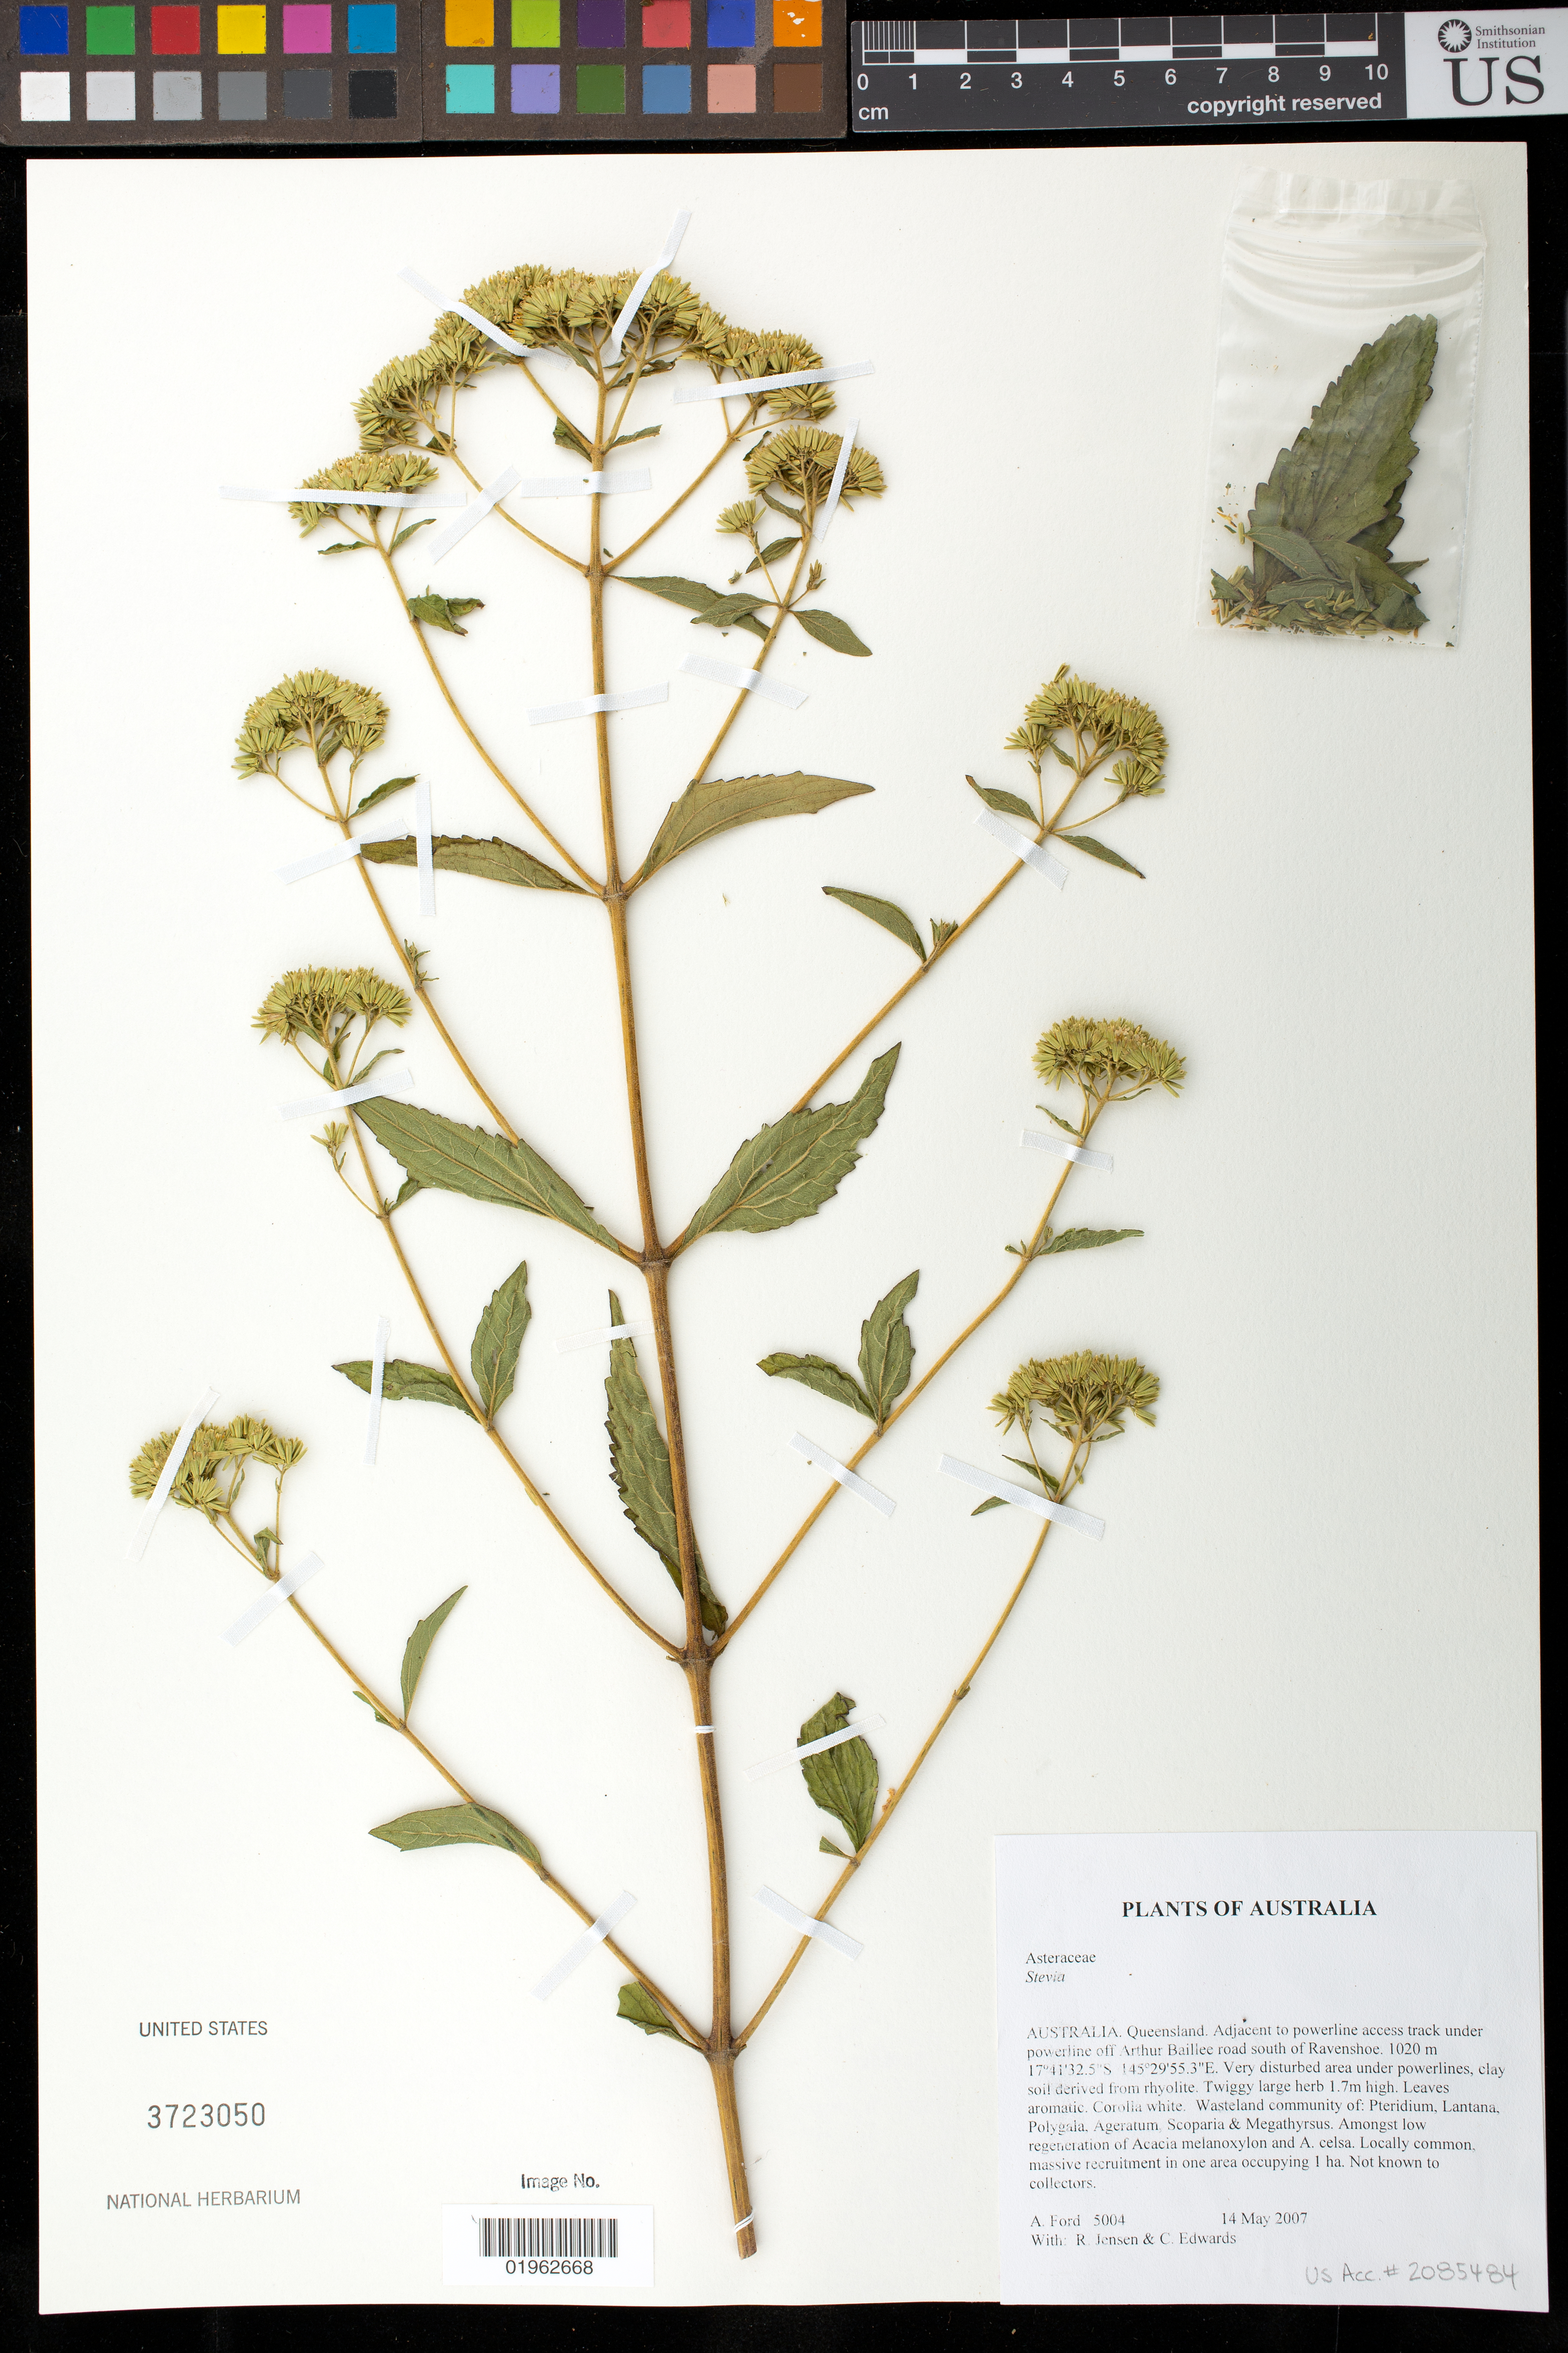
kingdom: Plantae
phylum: Tracheophyta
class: Magnoliopsida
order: Asterales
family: Asteraceae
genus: Stevia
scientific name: Stevia sp.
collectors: A. Ford, R. Jensen & C. Edwards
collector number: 5004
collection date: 2007-05-14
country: Australia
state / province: Queensland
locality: Adjacent to powerline access track under powerline off Arthur Baillee road south of Ravenshoe.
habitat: clay soil derived from rhyolite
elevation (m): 1020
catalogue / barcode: US 3723050